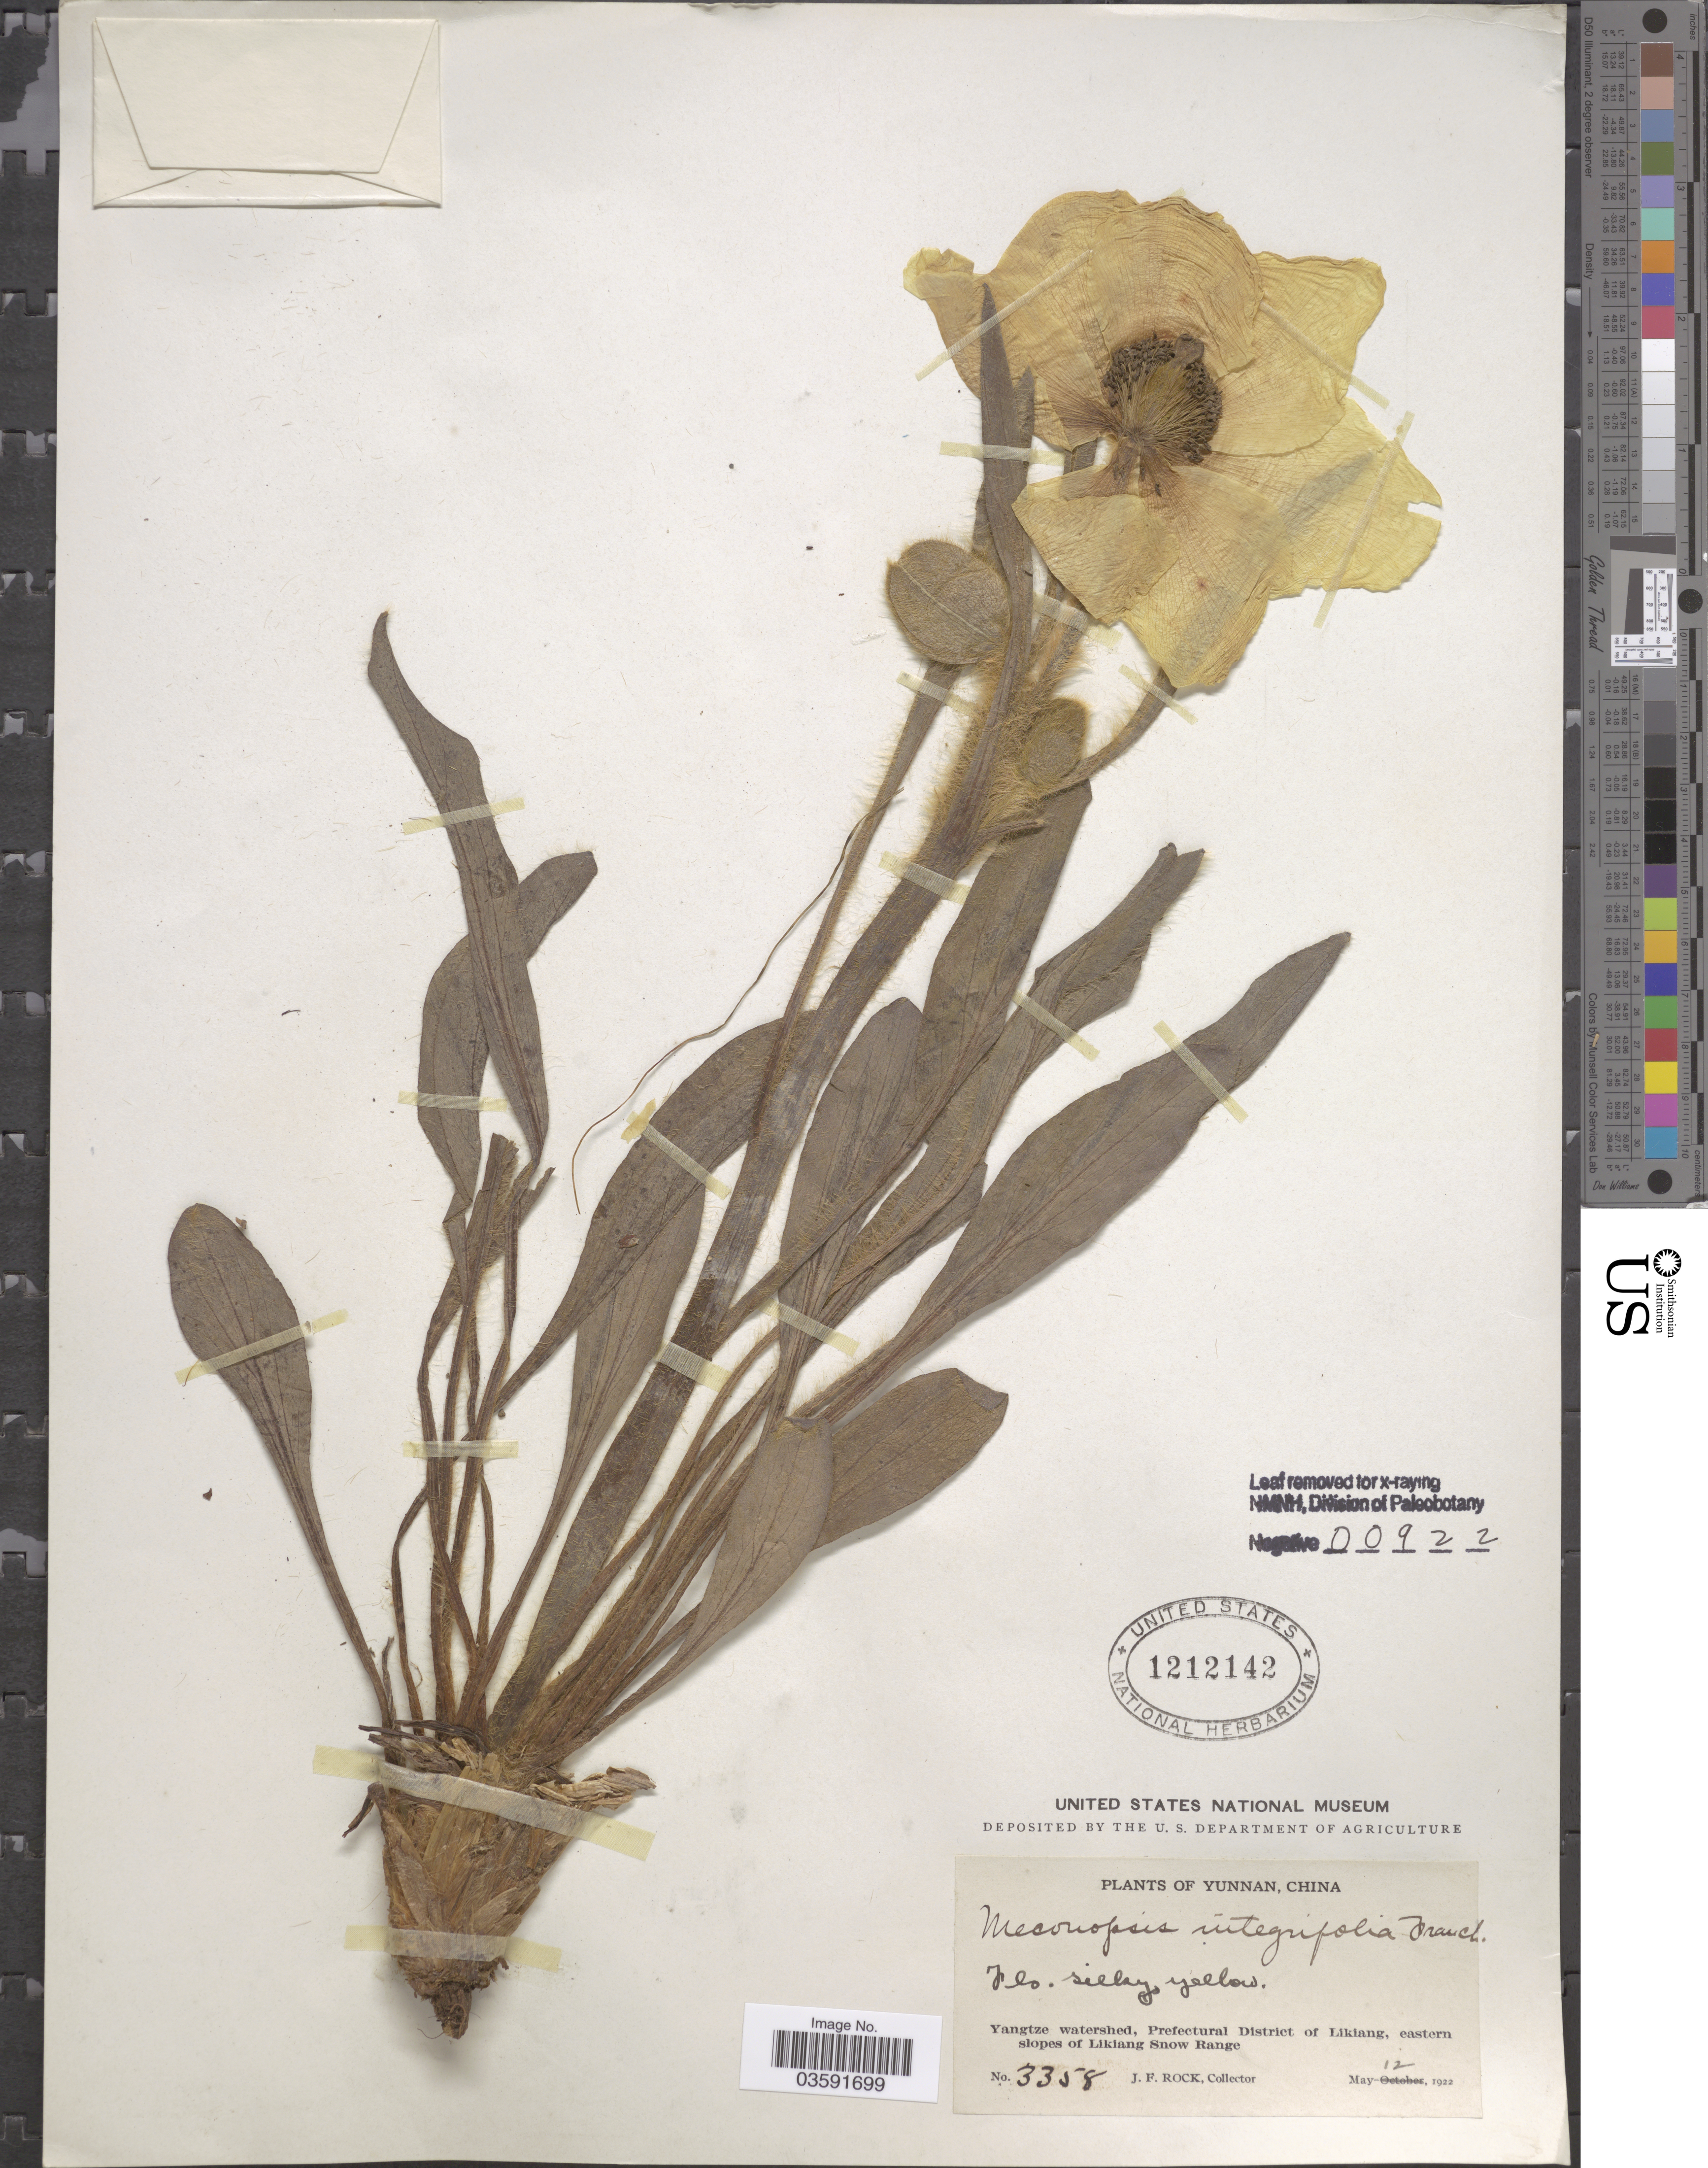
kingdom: Plantae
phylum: Tracheophyta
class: Magnoliopsida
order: Ranunculales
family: Papaveraceae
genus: Meconopsis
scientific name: Meconopsis integrifolia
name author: (Maxim.) Franch.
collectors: J. Rock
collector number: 3358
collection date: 1922-05-12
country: China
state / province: Yunnan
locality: Yangtze watershed, Prefectural District of Likiang, eastern slopes of Likiang Snow Range.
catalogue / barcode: US 1212142